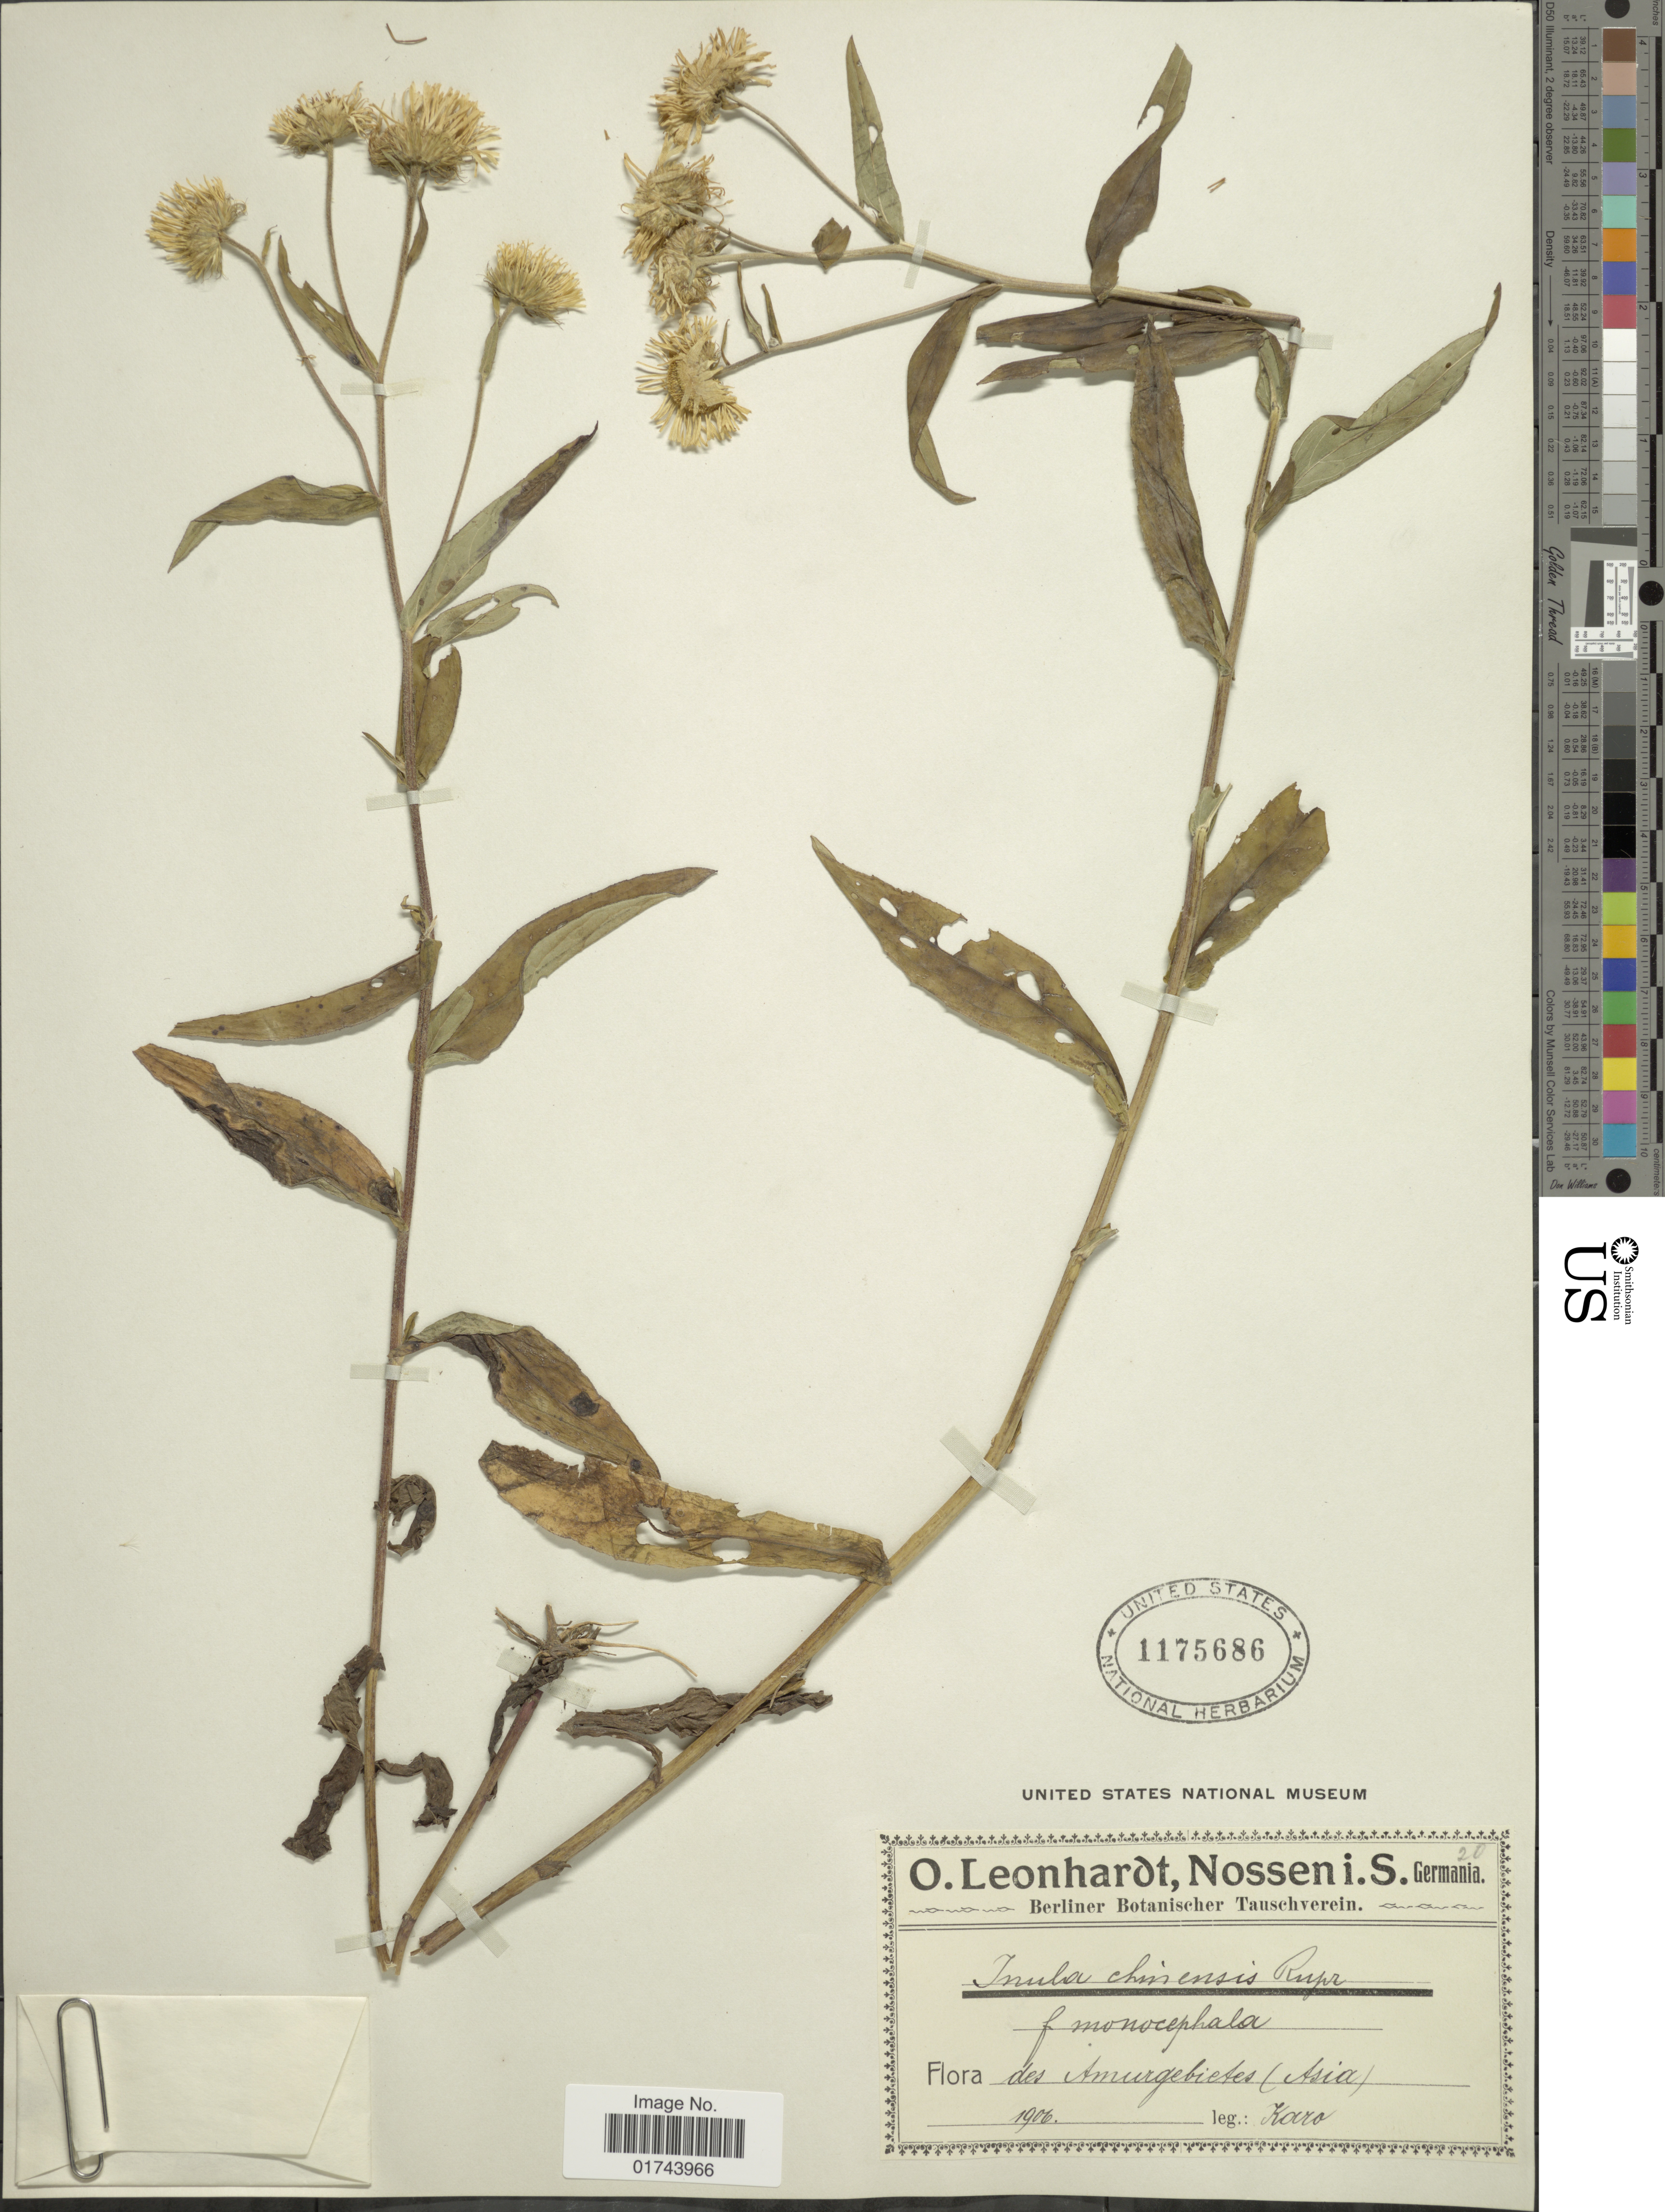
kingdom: Plantae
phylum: Tracheophyta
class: Magnoliopsida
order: Asterales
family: Asteraceae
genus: Inula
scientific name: Inula chinensis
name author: Rupr. ex Maxim.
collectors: Karo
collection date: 1906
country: Russian Federation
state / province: Amur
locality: Des Amurgebietes (Asia)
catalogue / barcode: US 1175686